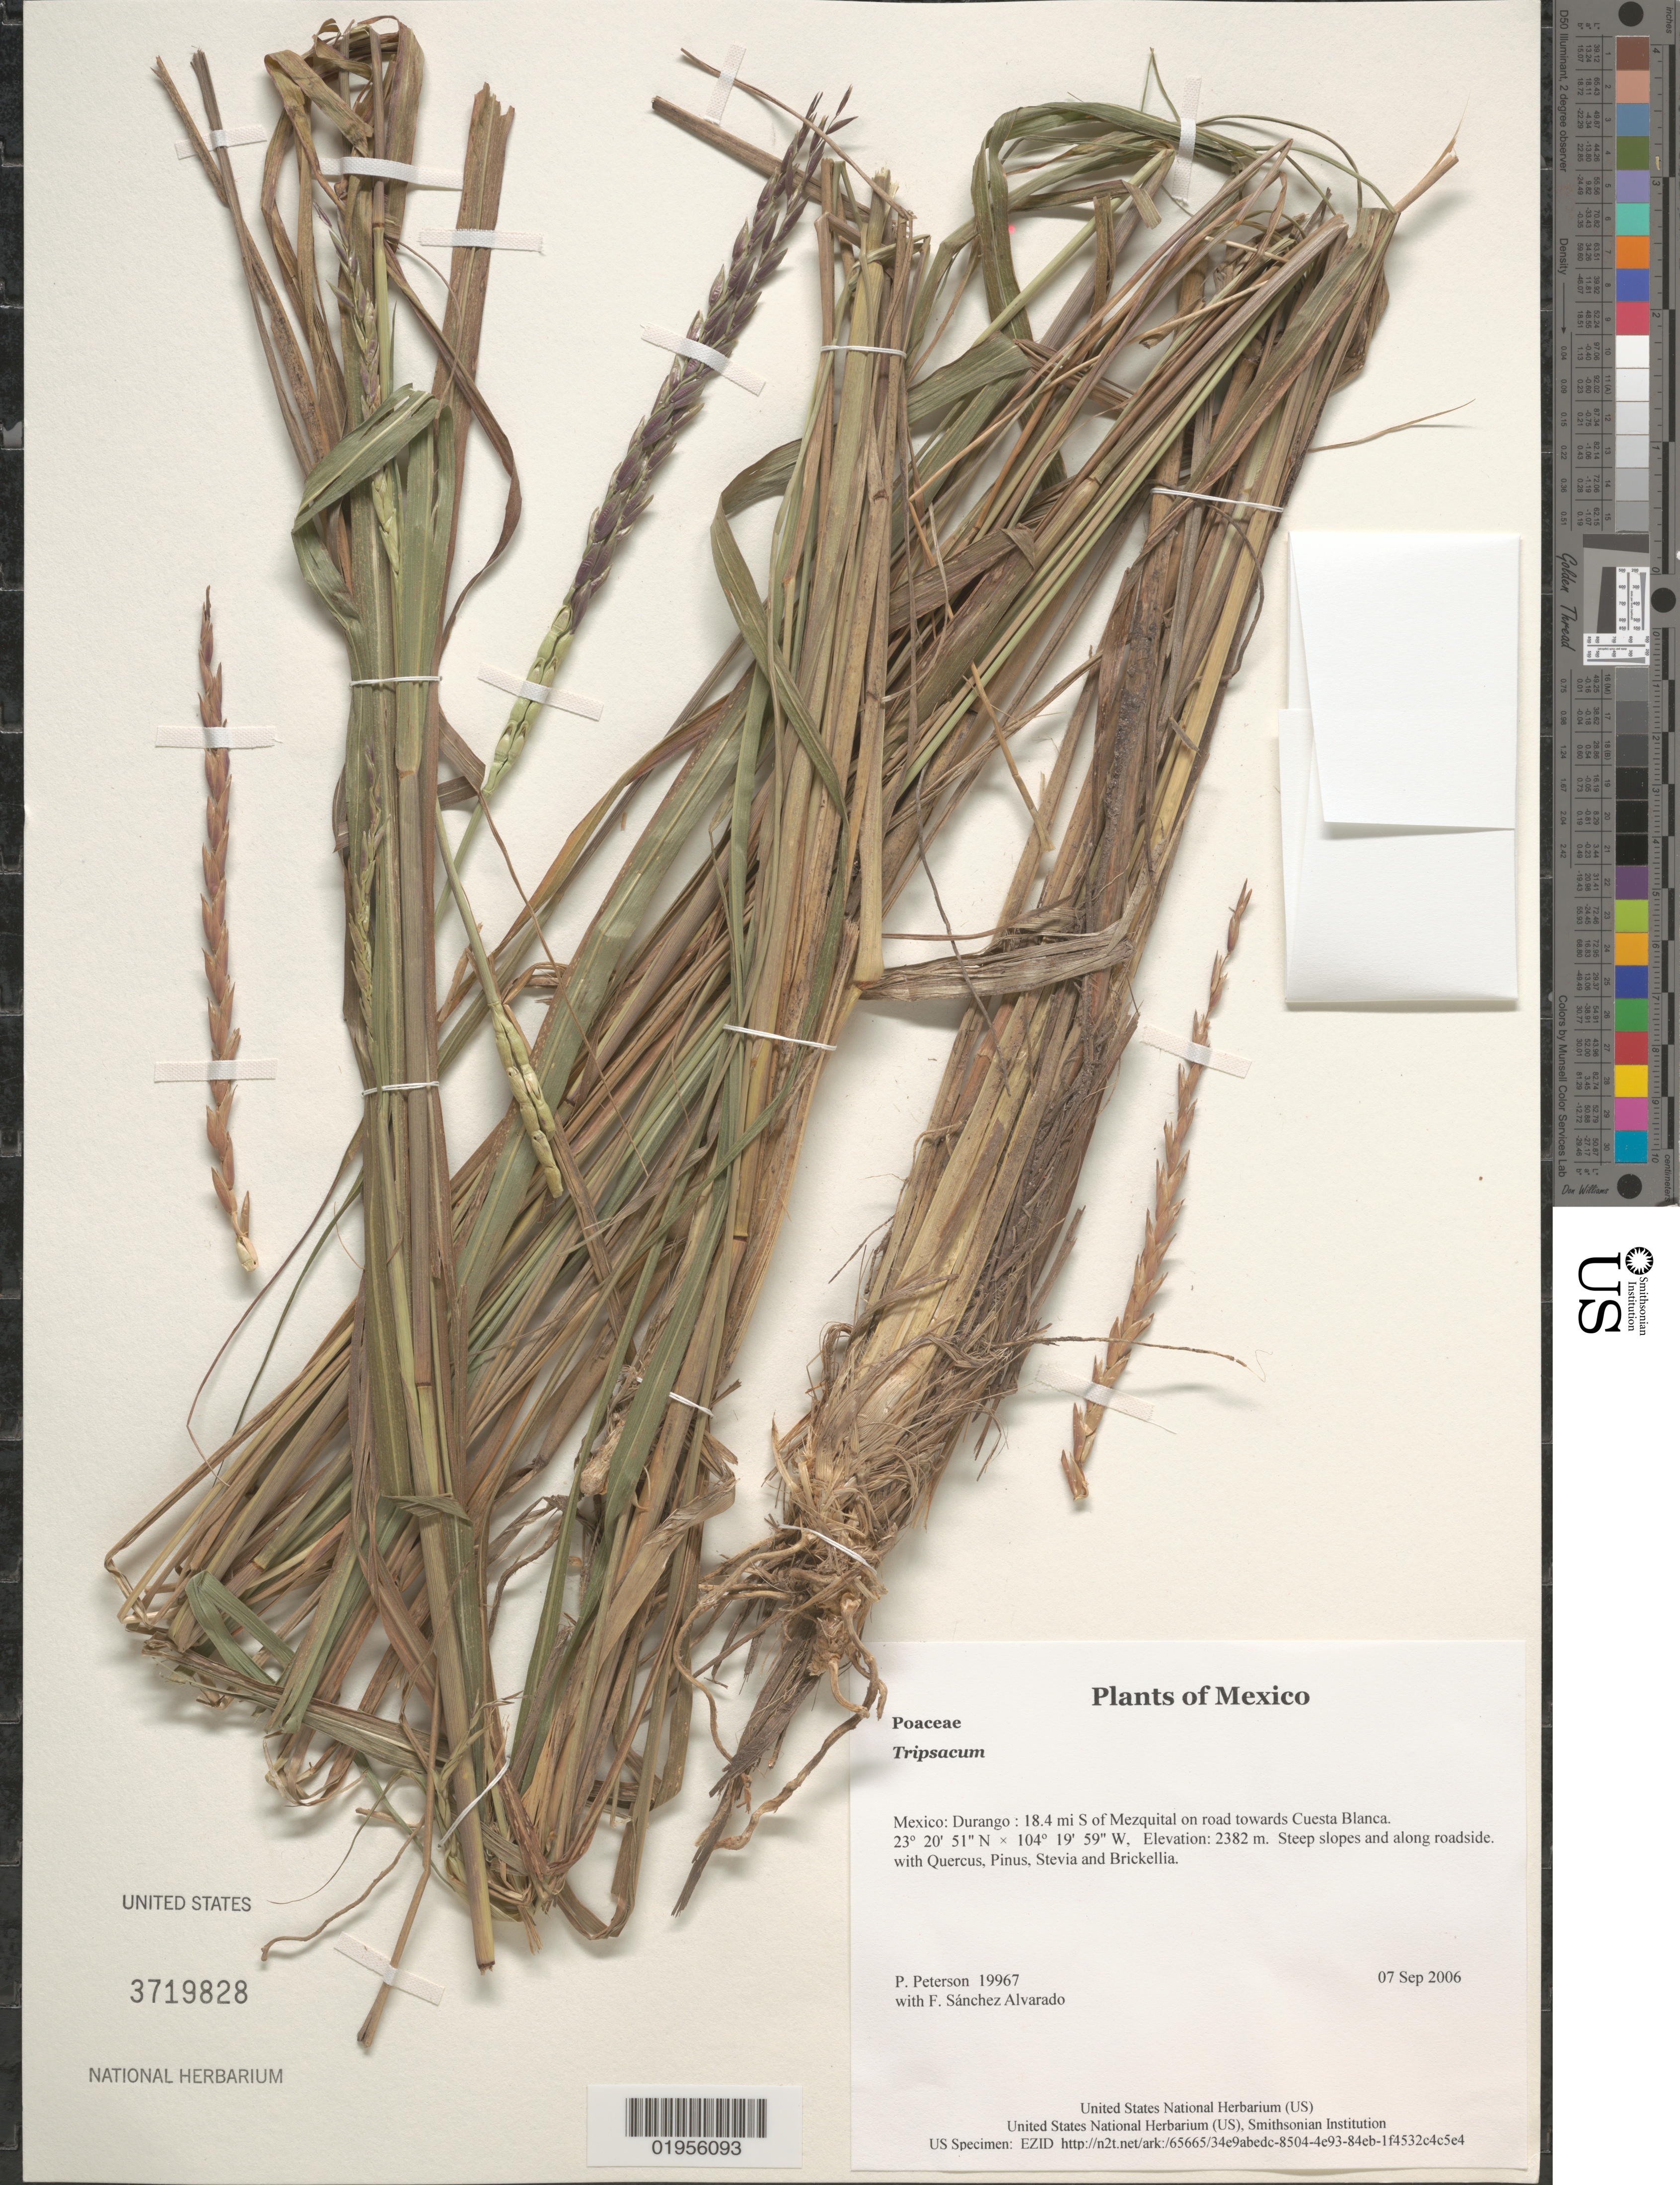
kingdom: Plantae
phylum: Tracheophyta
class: Liliopsida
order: Poales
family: Poaceae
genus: Tripsacum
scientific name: Tripsacum sp.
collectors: P. M. Peterson & F. Sánchez Alvarado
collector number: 19967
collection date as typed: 07 Sep 2006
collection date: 2006-09-07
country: Mexico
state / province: Durango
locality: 18.4 mi S of Mezquital on road towards Cuesta Blanca.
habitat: Steep slopes and along roadside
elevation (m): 2382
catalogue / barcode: US 3719828